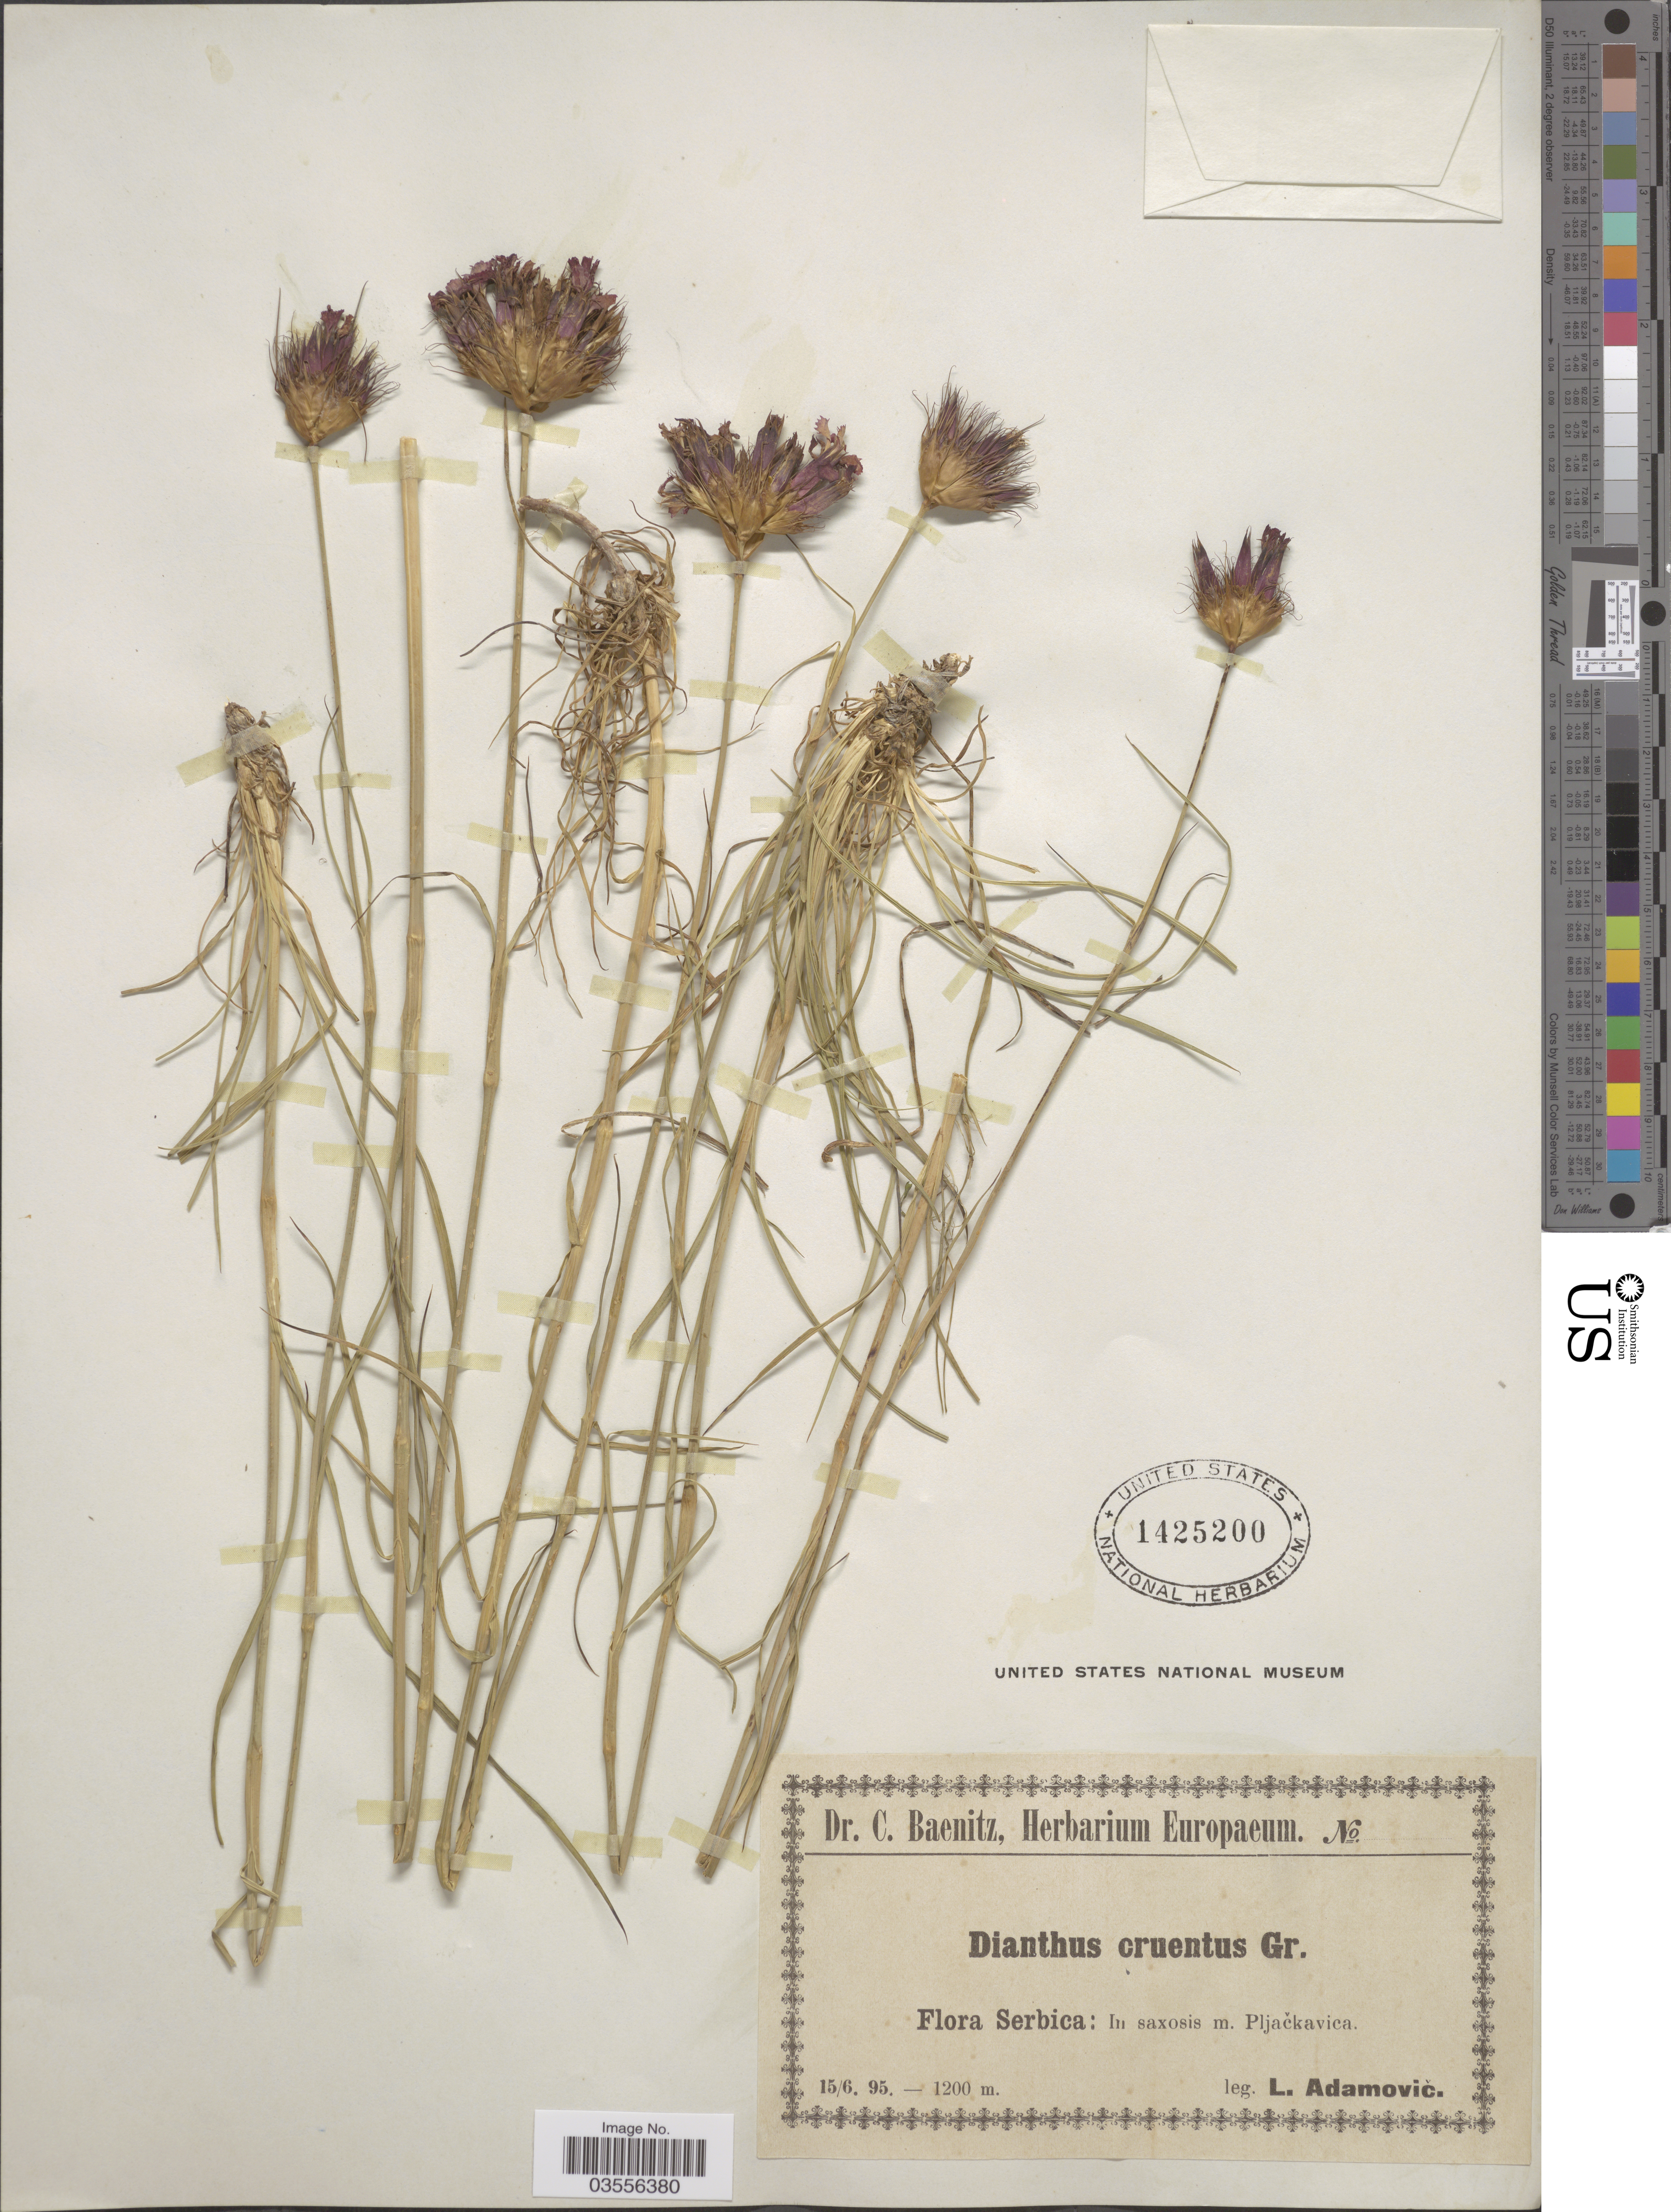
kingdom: Plantae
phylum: Tracheophyta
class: Magnoliopsida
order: Caryophyllales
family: Caryophyllaceae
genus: Dianthus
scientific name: Dianthus cruentus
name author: Griseb.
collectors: L. Adamović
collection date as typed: Transcribed d/m/y: 15/6/95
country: Serbia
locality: In saxosis m. Pljačkavica.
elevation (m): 1200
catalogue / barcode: US 1425200